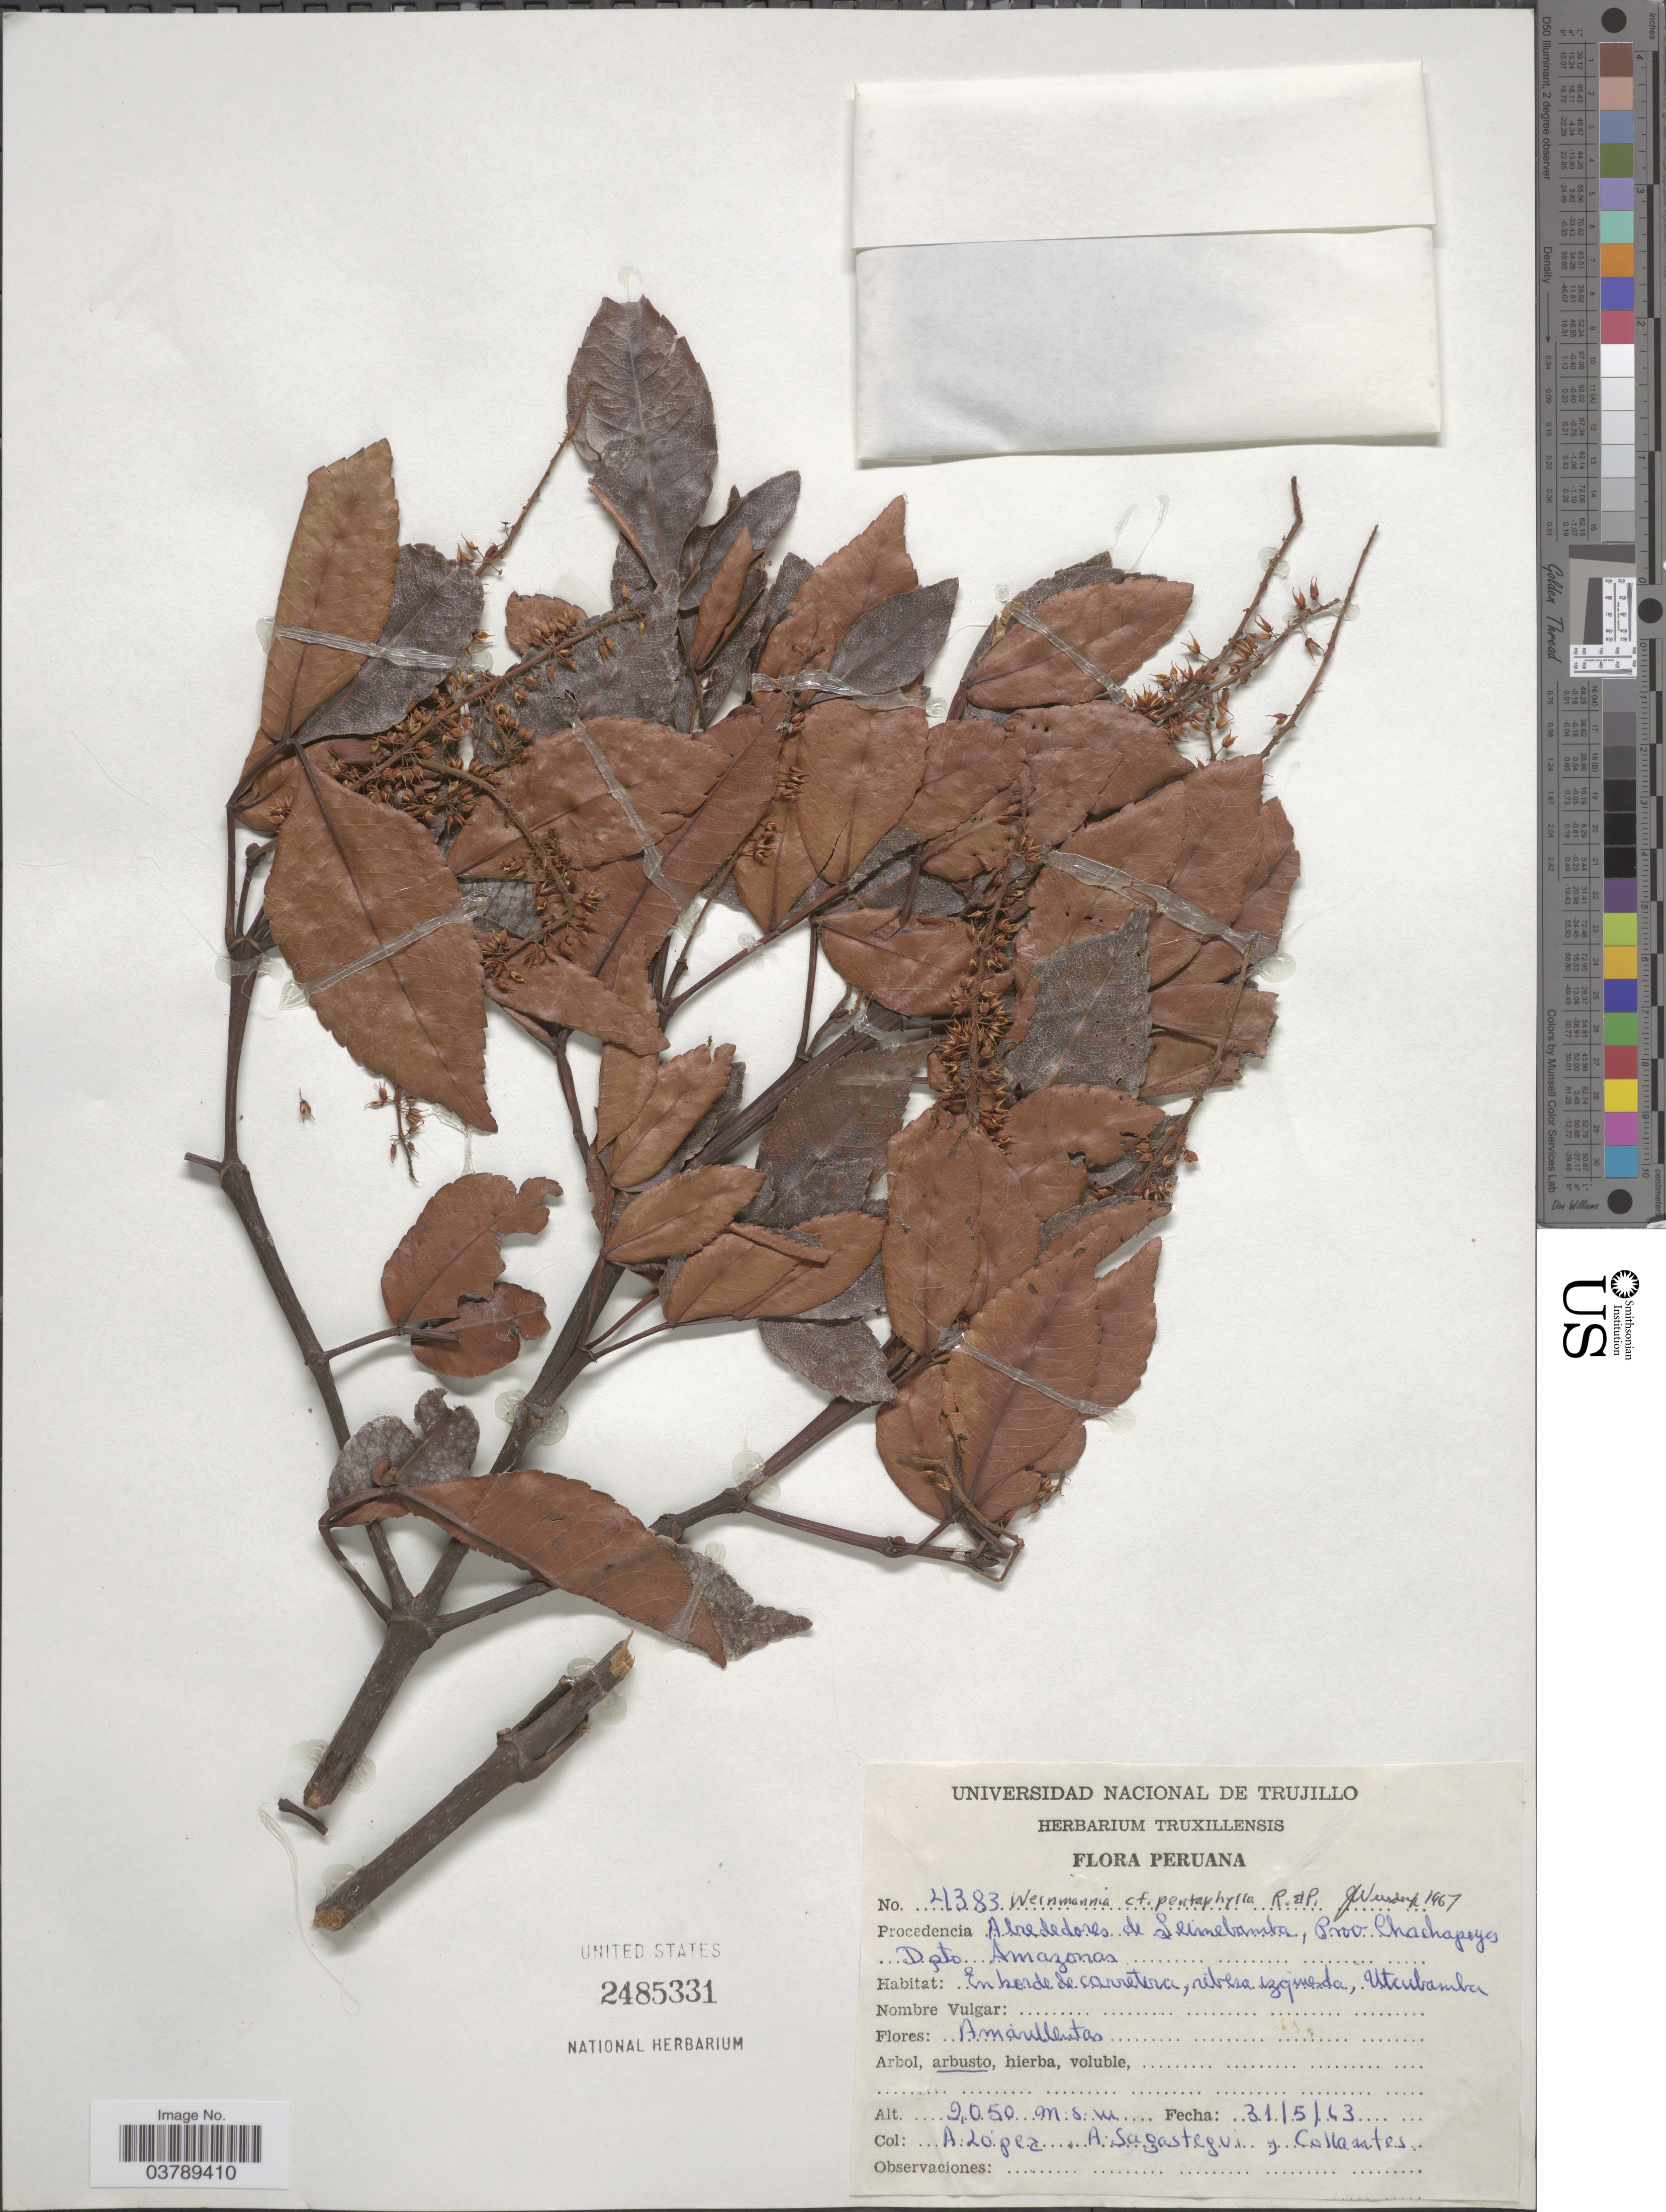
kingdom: Plantae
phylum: Tracheophyta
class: Magnoliopsida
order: Oxalidales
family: Cunoniaceae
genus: Weinmannia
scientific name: Weinmannia pentaphylla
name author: Ruiz & Pav.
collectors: A. López, A. Sagastegui & Collantes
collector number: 4383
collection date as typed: Transcribed d/m/y: 31/5/63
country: Peru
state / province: Amazonas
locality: Alrededores de Leimebamba, Prov. Chachapoyas. Dpto. Amazonas. En borde de carretera, ribera izquierda, Utcubamba.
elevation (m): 2050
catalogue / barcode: US 2485331